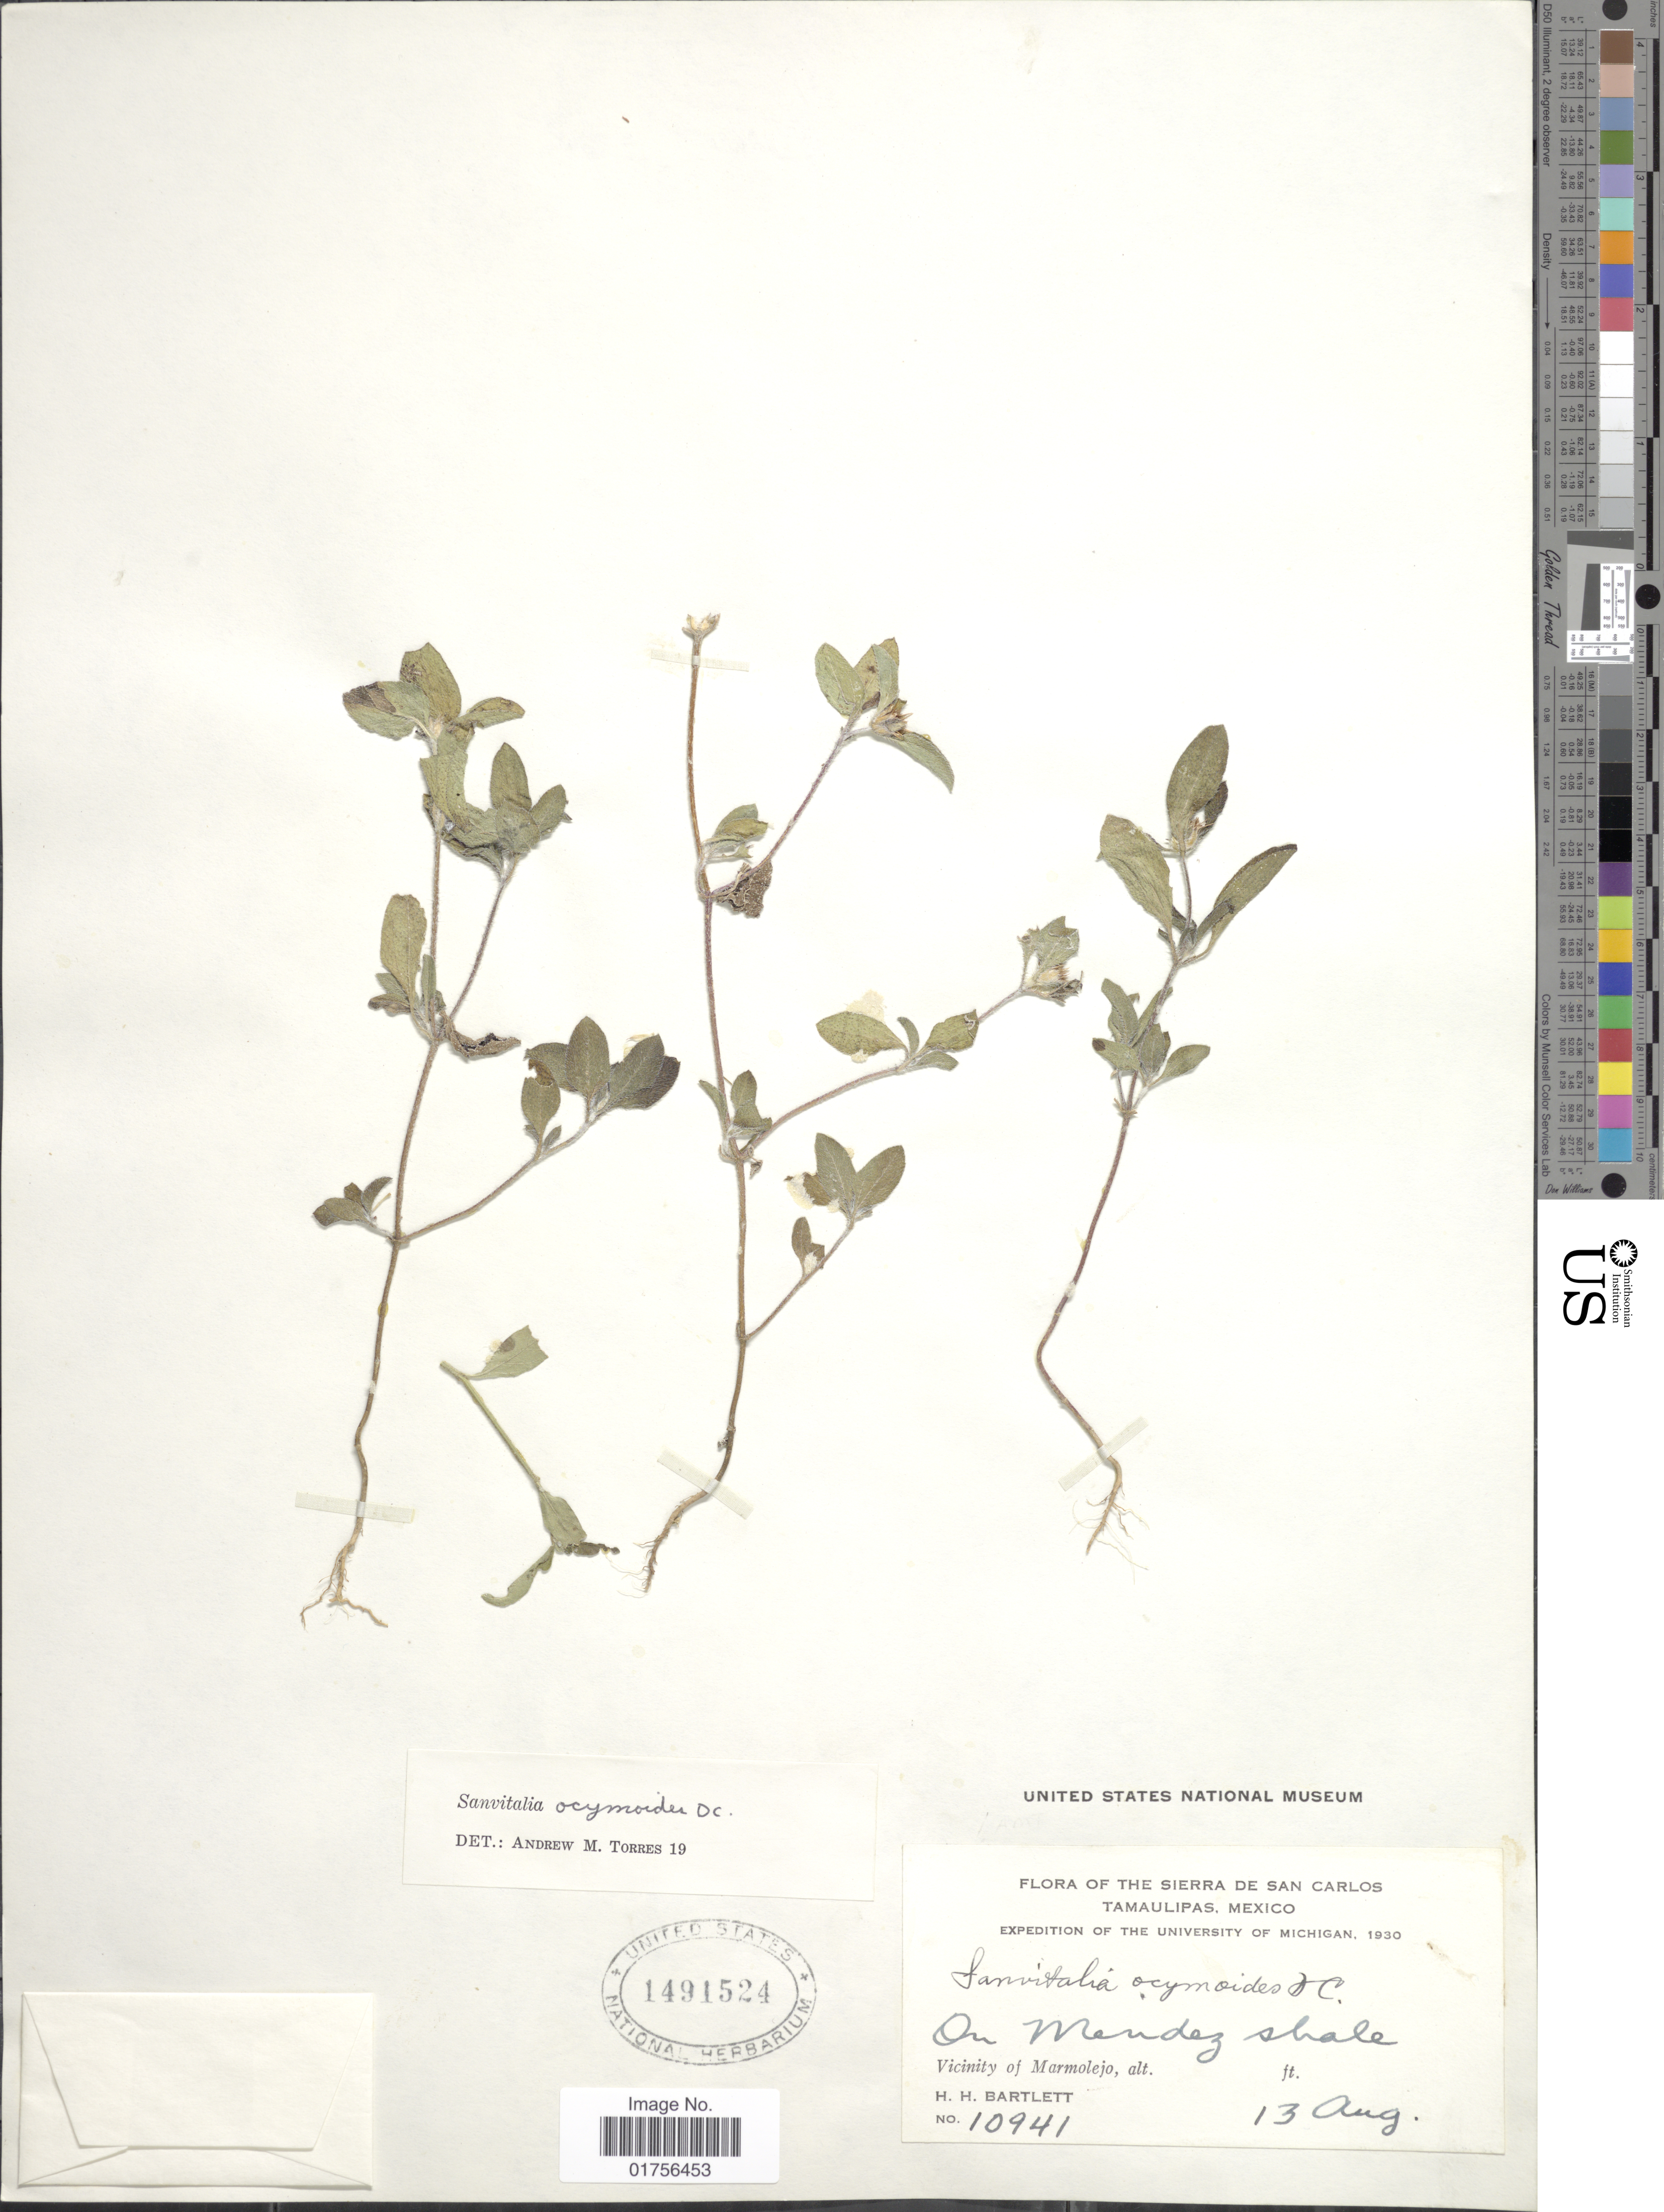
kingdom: Plantae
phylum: Tracheophyta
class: Magnoliopsida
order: Asterales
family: Asteraceae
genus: Sanvitalia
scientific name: Sanvitalia ocymoides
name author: DC.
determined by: Skibicki, Samuel V.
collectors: H. H. Bartlett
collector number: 10941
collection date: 1930-08-13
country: Mexico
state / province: Tamaulipas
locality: The Sierra De San Carlos, Tamaulipas, Mexico, On Mendez shale, Vicinity of Marmolejo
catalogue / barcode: US 1491524